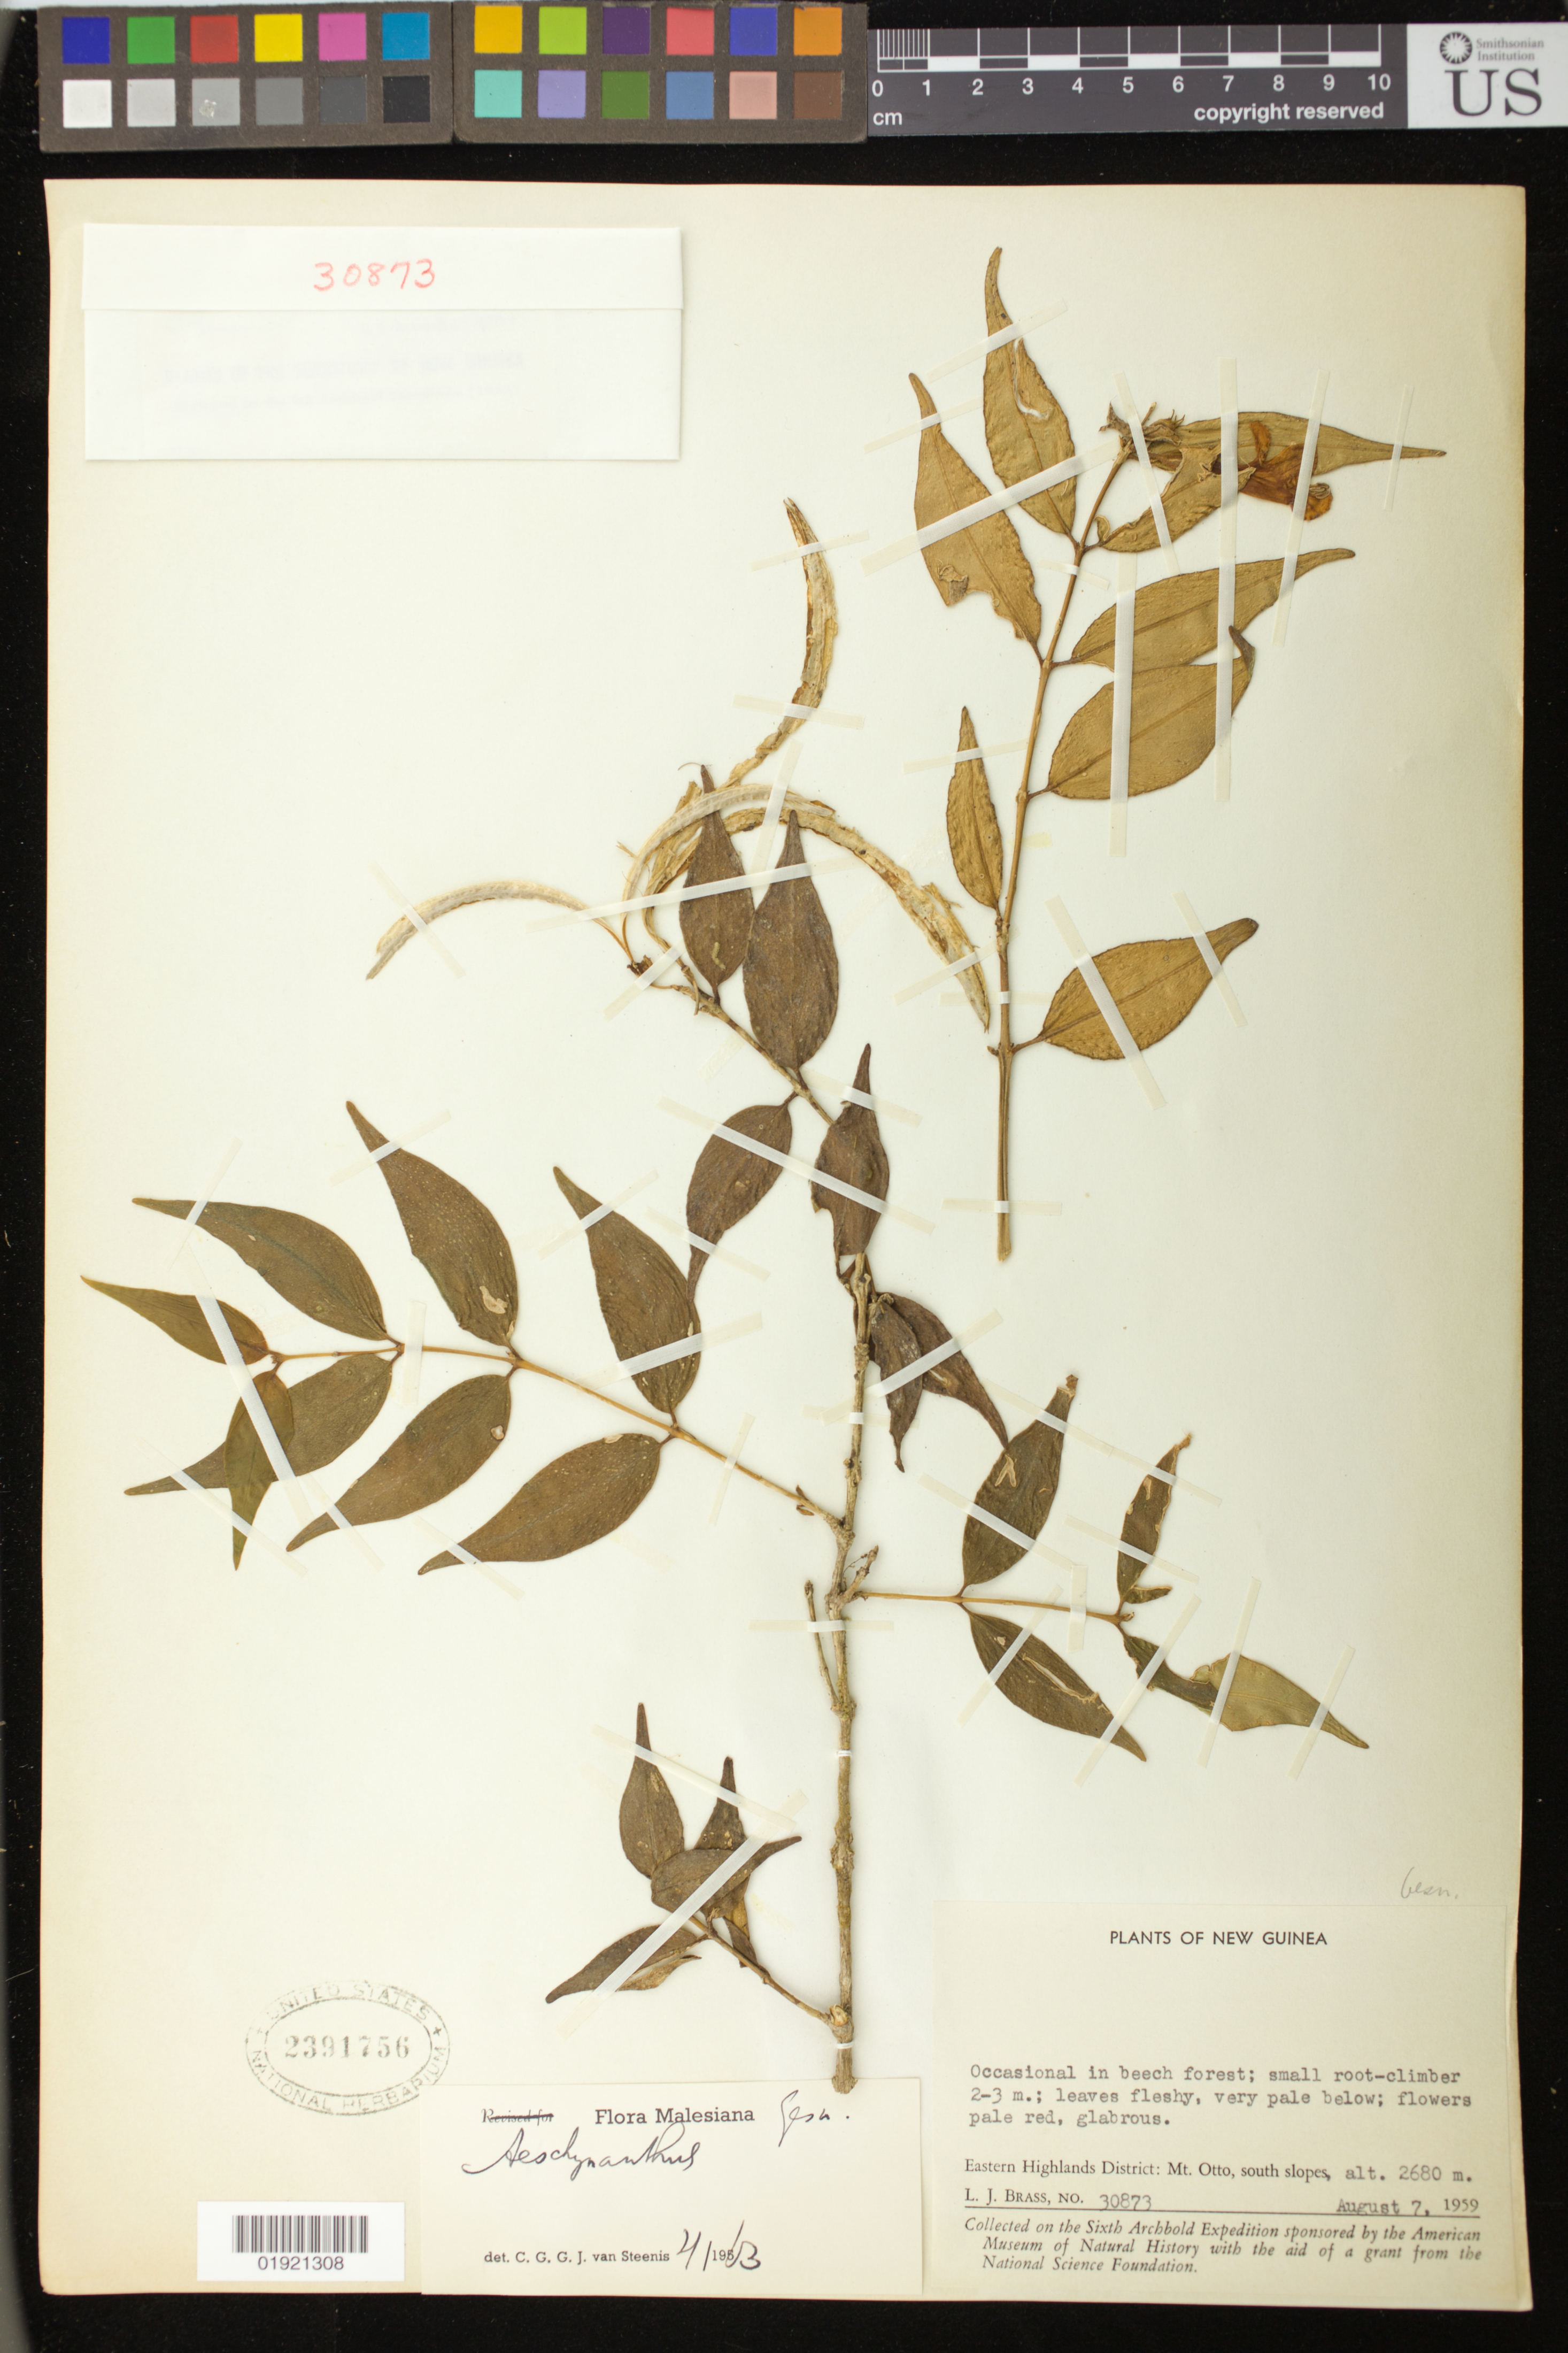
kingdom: Plantae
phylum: Tracheophyta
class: Magnoliopsida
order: Lamiales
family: Gesneriaceae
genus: Aeschynanthus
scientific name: Aeschynanthus sp.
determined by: Steenis, C. G. G. J. van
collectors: L. J. Brass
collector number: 30873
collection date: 1959-08-07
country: Papua New Guinea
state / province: Eastern Highlands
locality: Mt. Otto, south slopes.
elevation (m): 2680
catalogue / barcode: US 2391756